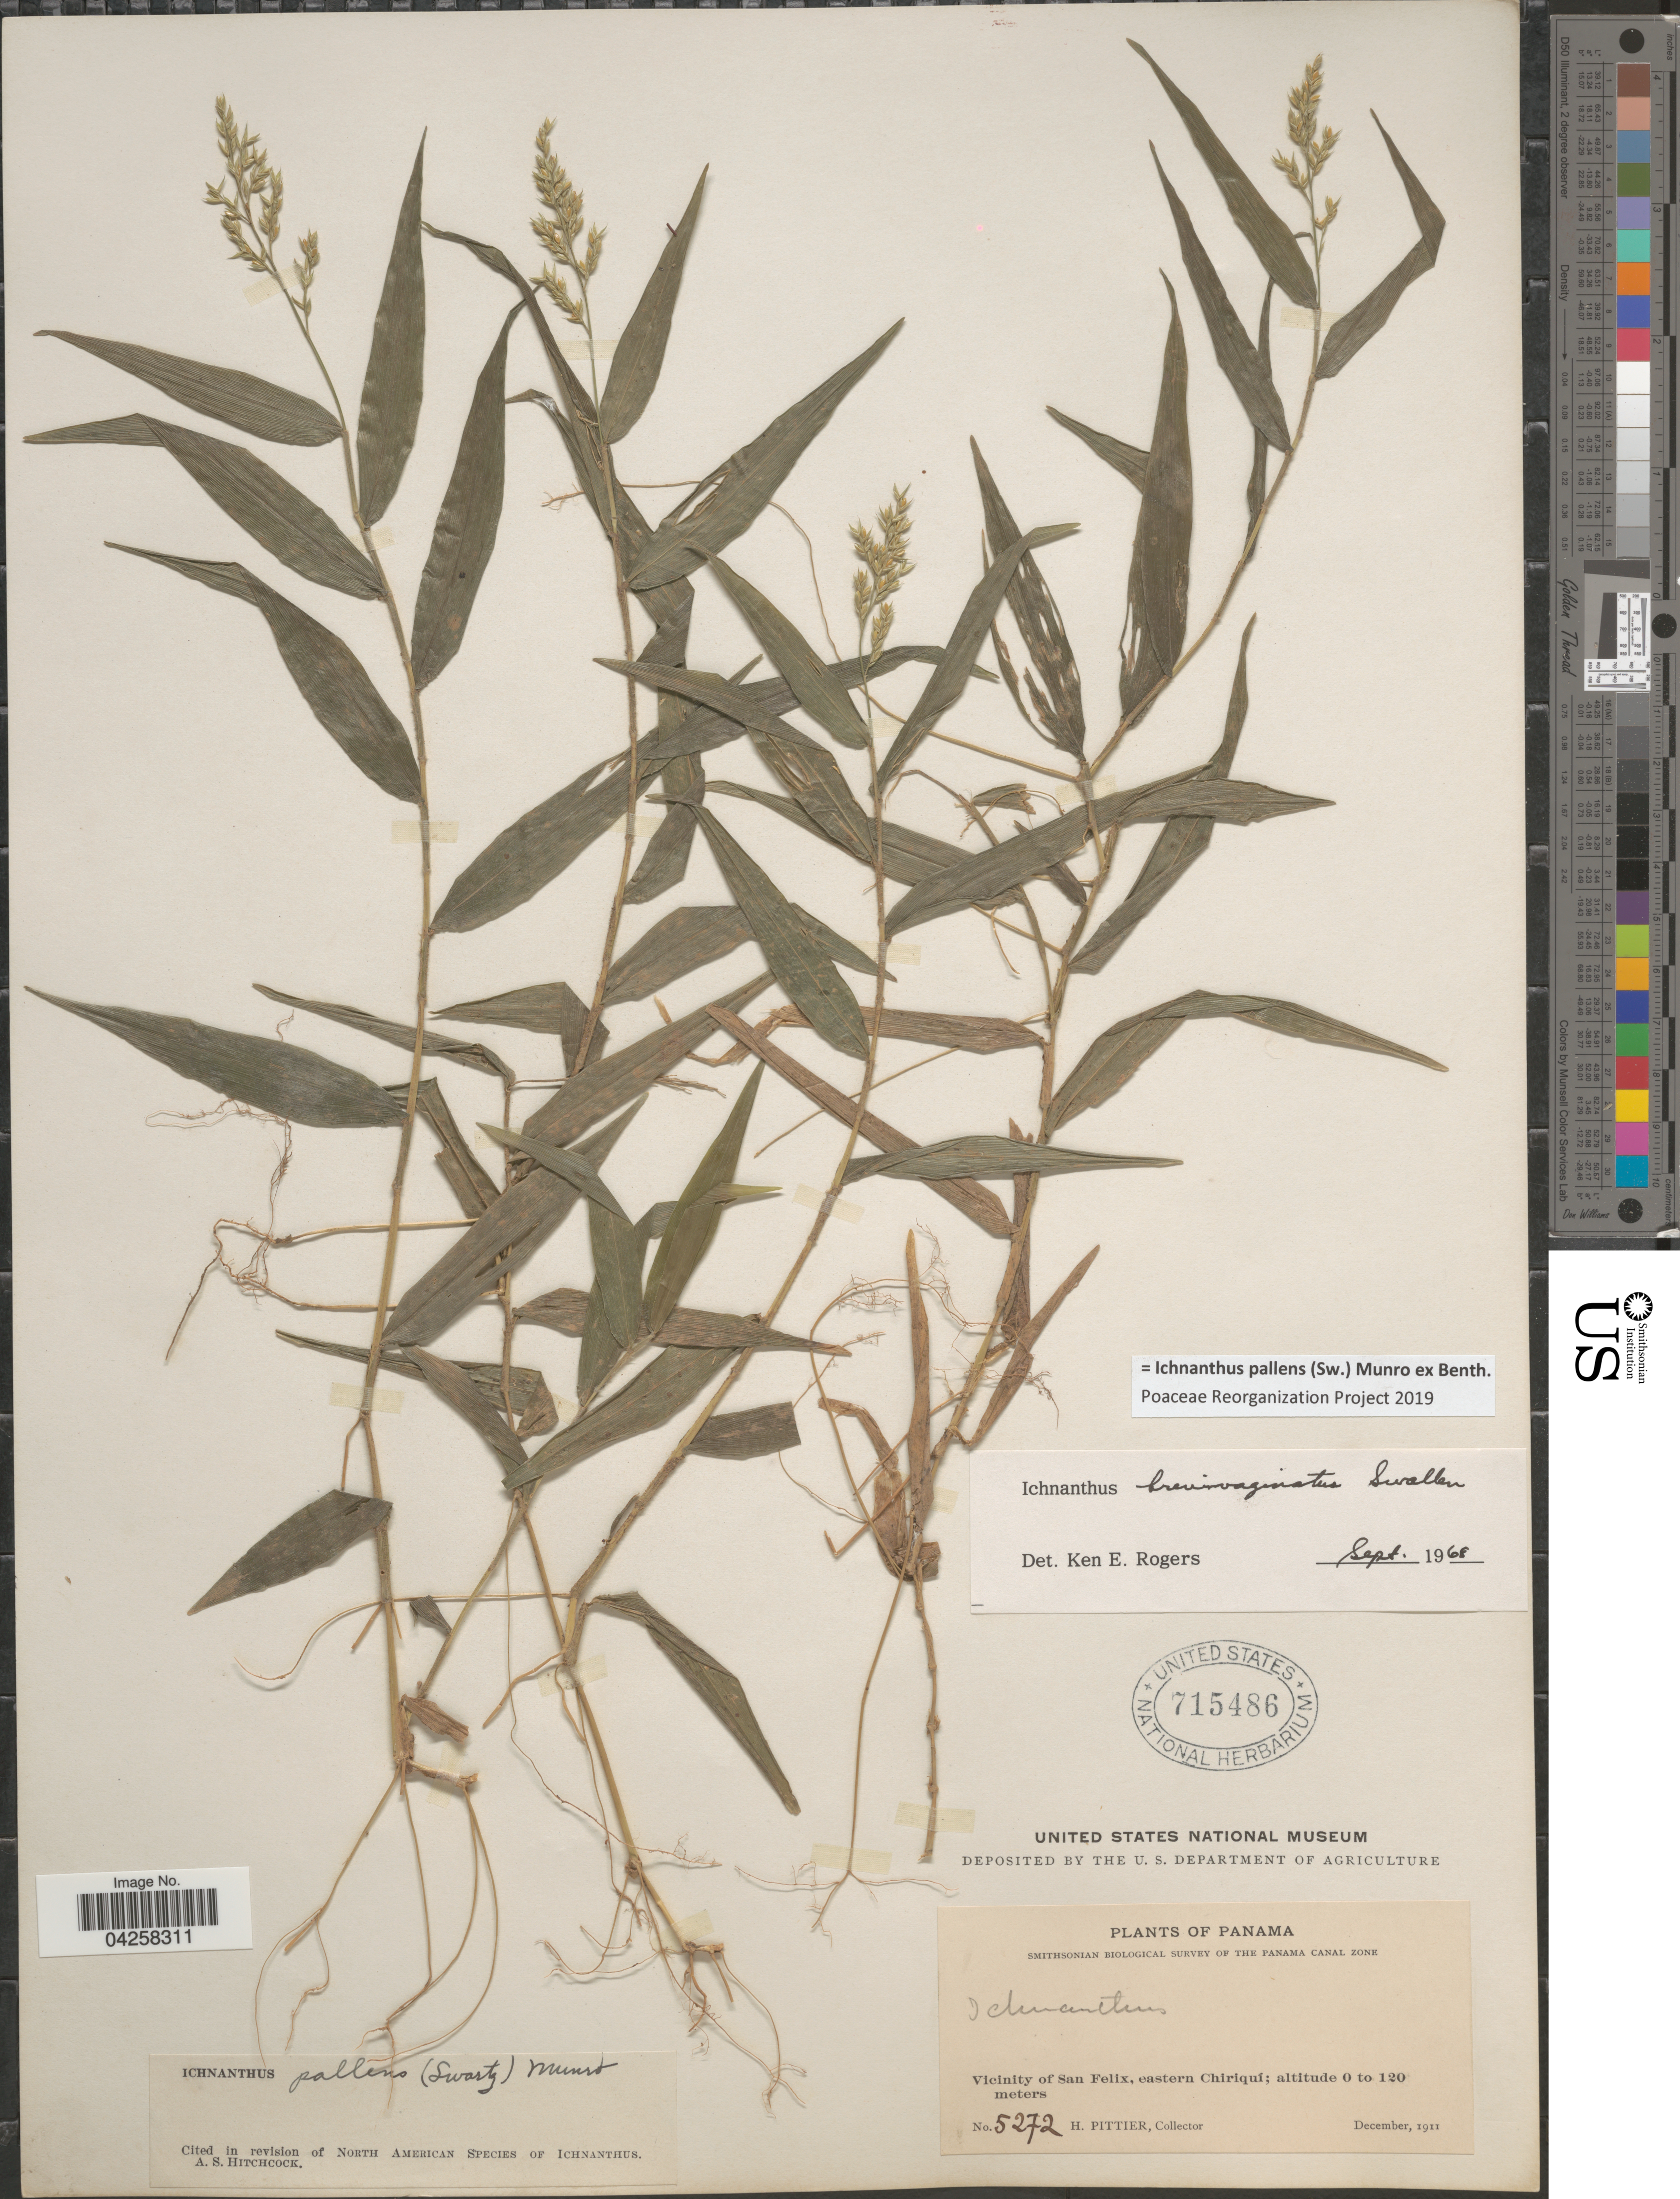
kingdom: Plantae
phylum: Tracheophyta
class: Liliopsida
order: Poales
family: Poaceae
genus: Ichnanthus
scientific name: Ichnanthus pallens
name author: (Sw.) Munro ex Benth.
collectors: H. F. Pittier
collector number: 5272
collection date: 1911-12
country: Panama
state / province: Chiriqui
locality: Smithsonian Biological Survey of the Panama Canal Zone. Vicinity of San Felix, eastern Chiriqui.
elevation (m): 0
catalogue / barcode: US 715486